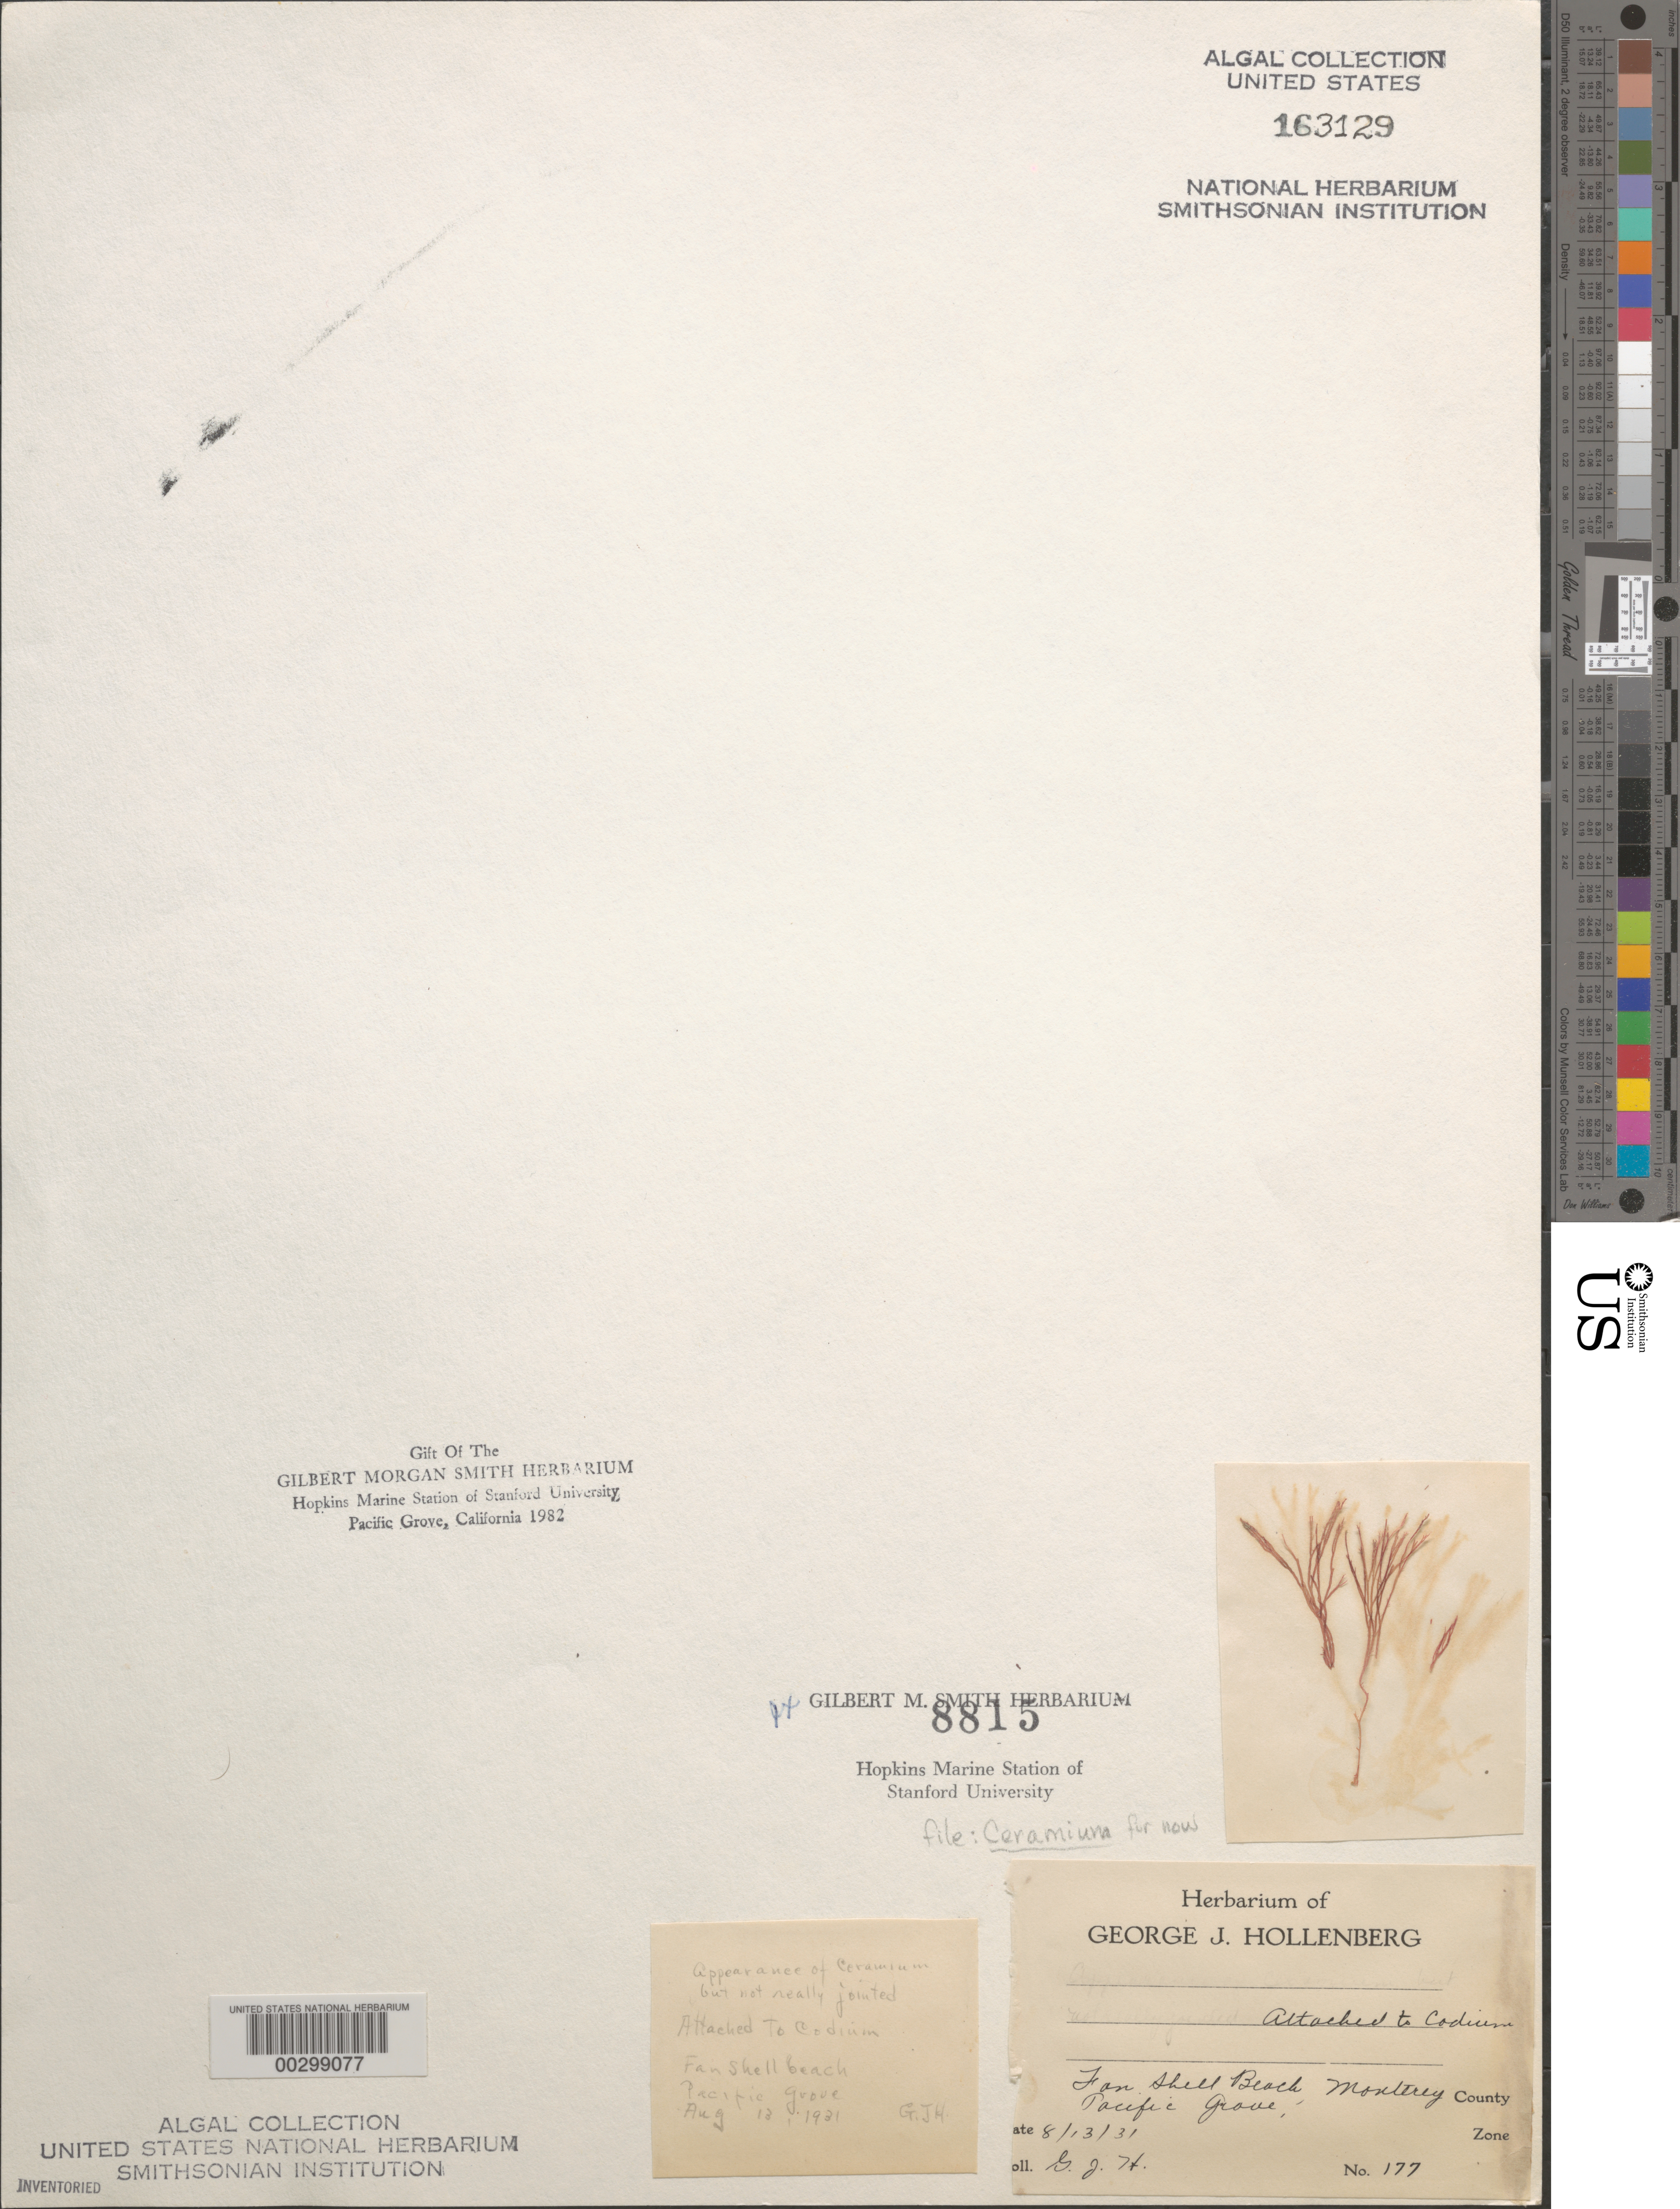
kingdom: Plantae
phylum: Rhodophyta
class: Florideophyceae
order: Ceramiales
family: Ceramiaceae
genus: Ceramium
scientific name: Ceramium sp.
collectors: G. Hollenberg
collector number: GJH 177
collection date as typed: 13 Aug 1931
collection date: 1931-08-13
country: United States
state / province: California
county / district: Monterey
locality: Fan Shell Beach, Pacific Grove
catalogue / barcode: US 163129